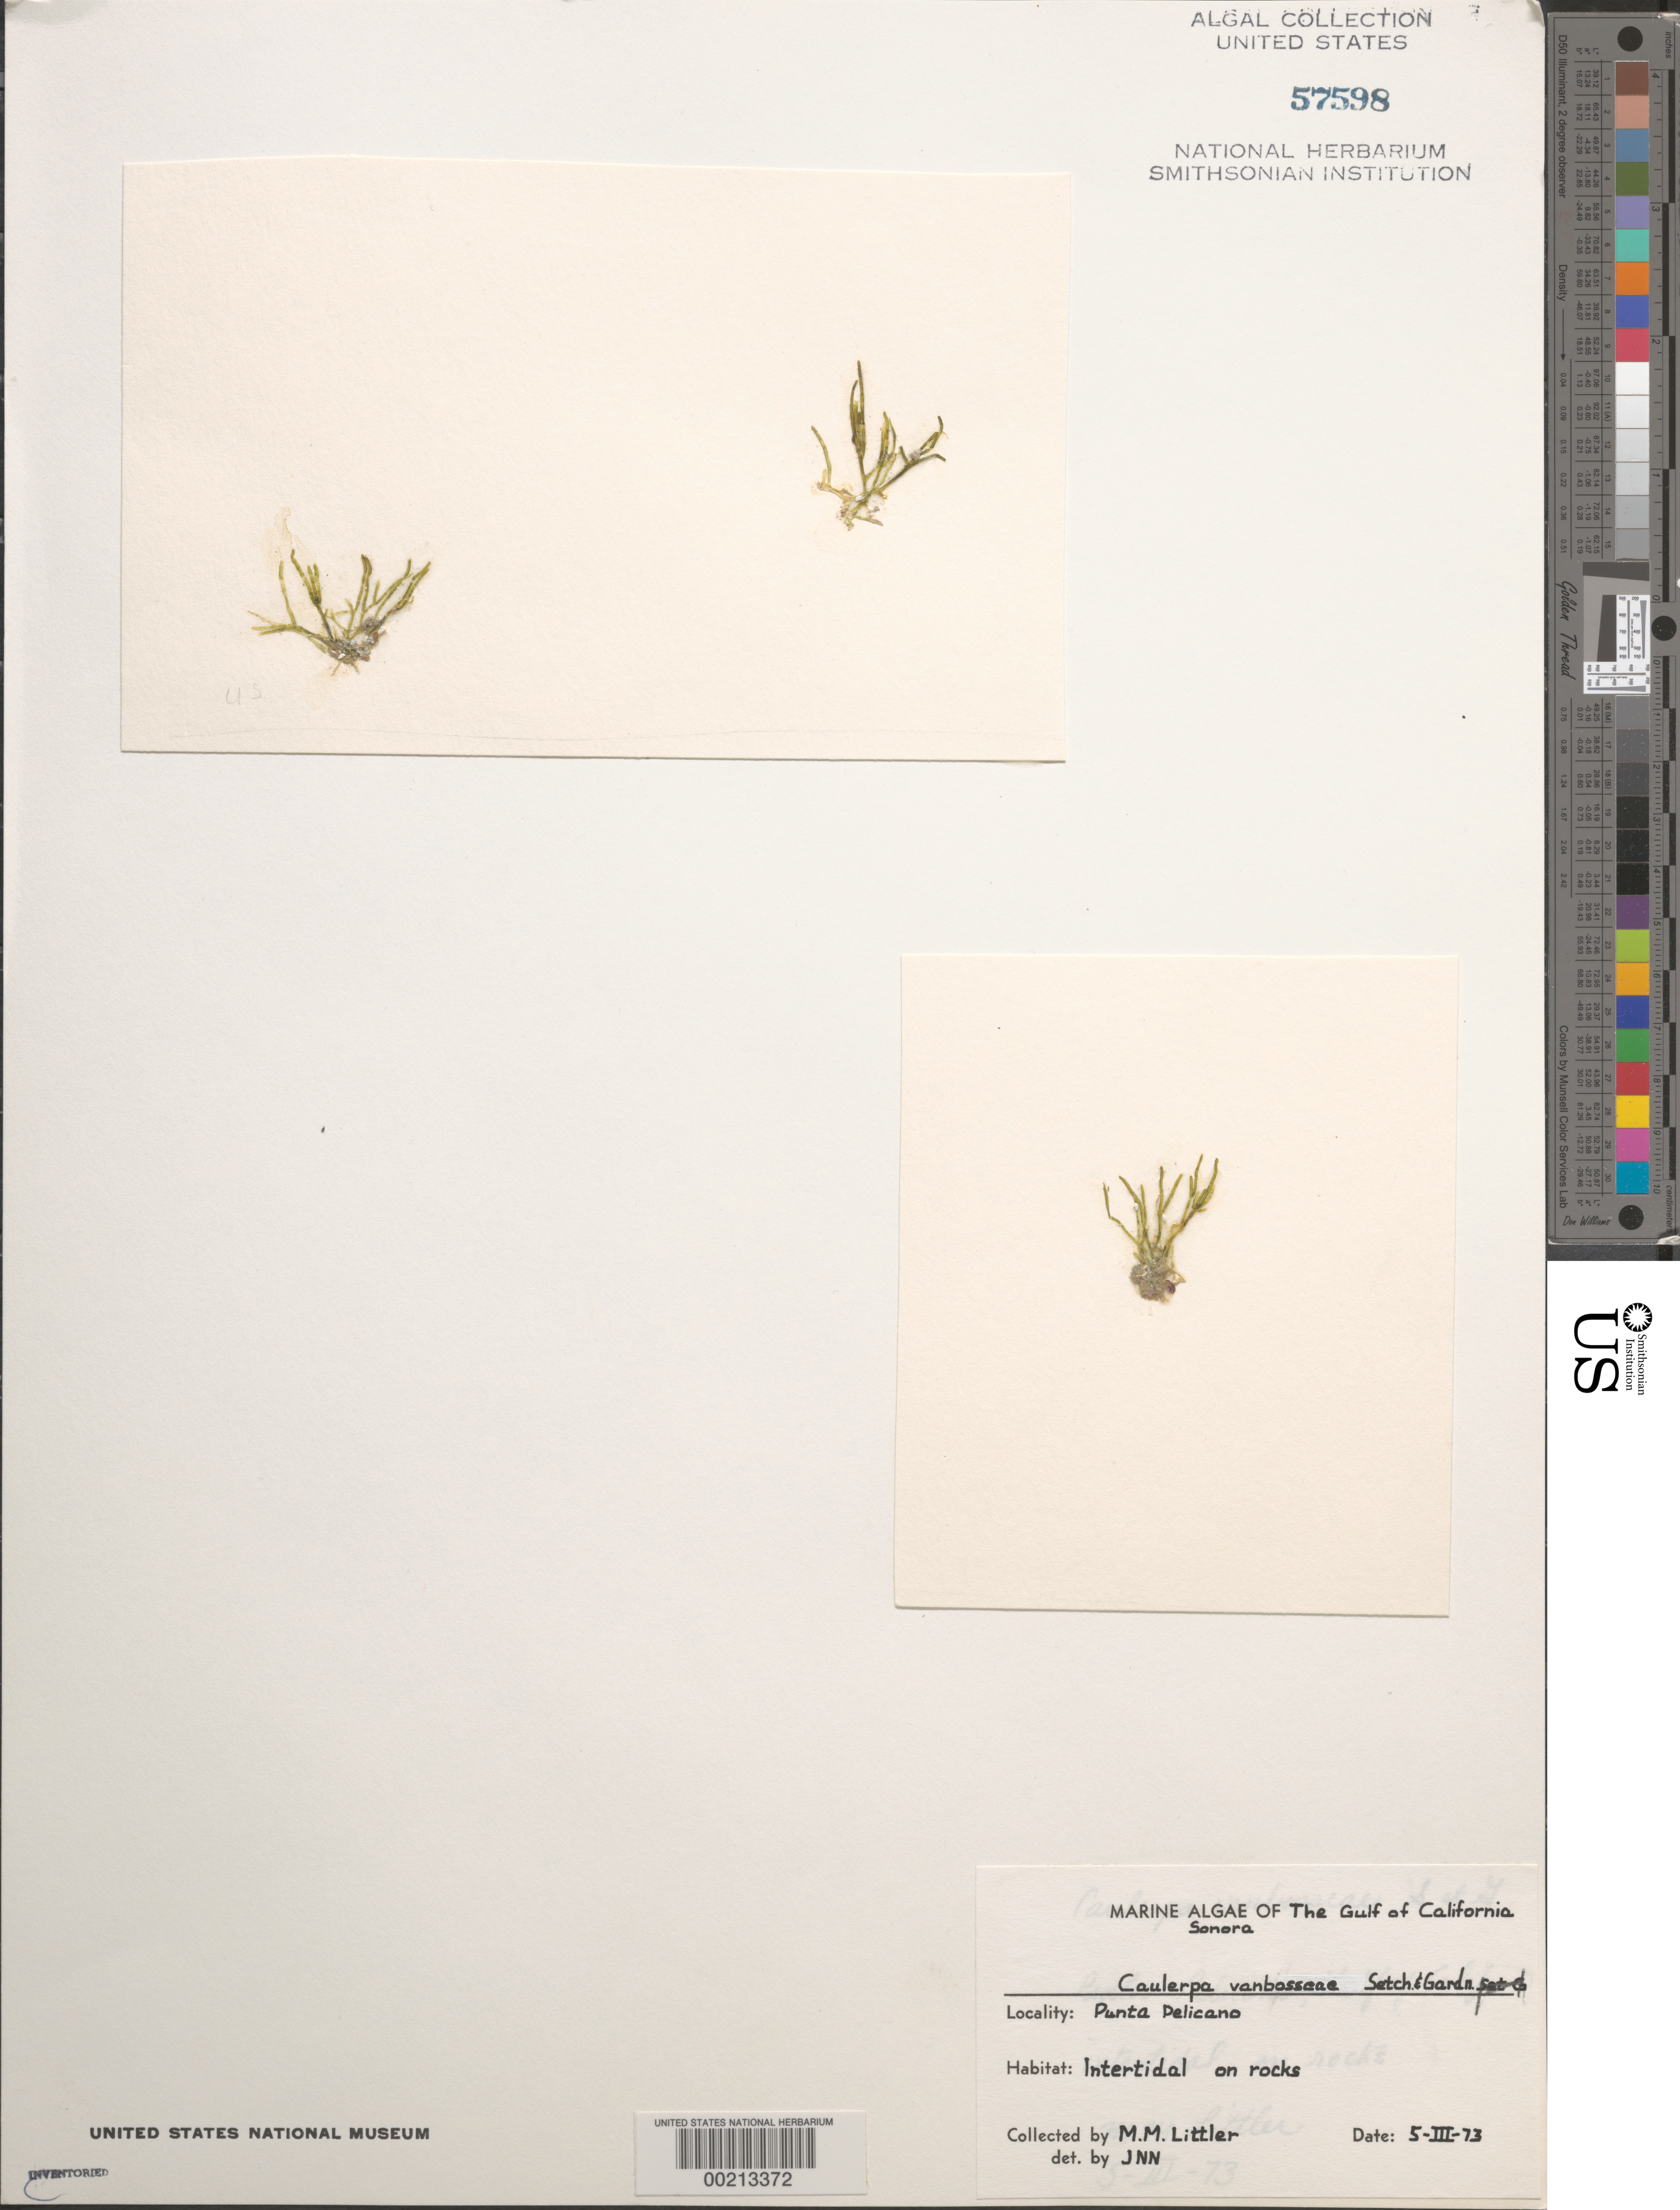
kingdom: Plantae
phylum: Chlorophyta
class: Ulvophyceae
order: Cladophorales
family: Cladophoraceae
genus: Cladophora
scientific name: Cladophora glomerata var. crassior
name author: (C. Agardh) C. Hoek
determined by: Algae name updating Project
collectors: M. M. Littler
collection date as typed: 05 Mar 1973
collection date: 1973-03-05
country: Mexico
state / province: Sonora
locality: Punta Pelicano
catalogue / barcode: US 57598